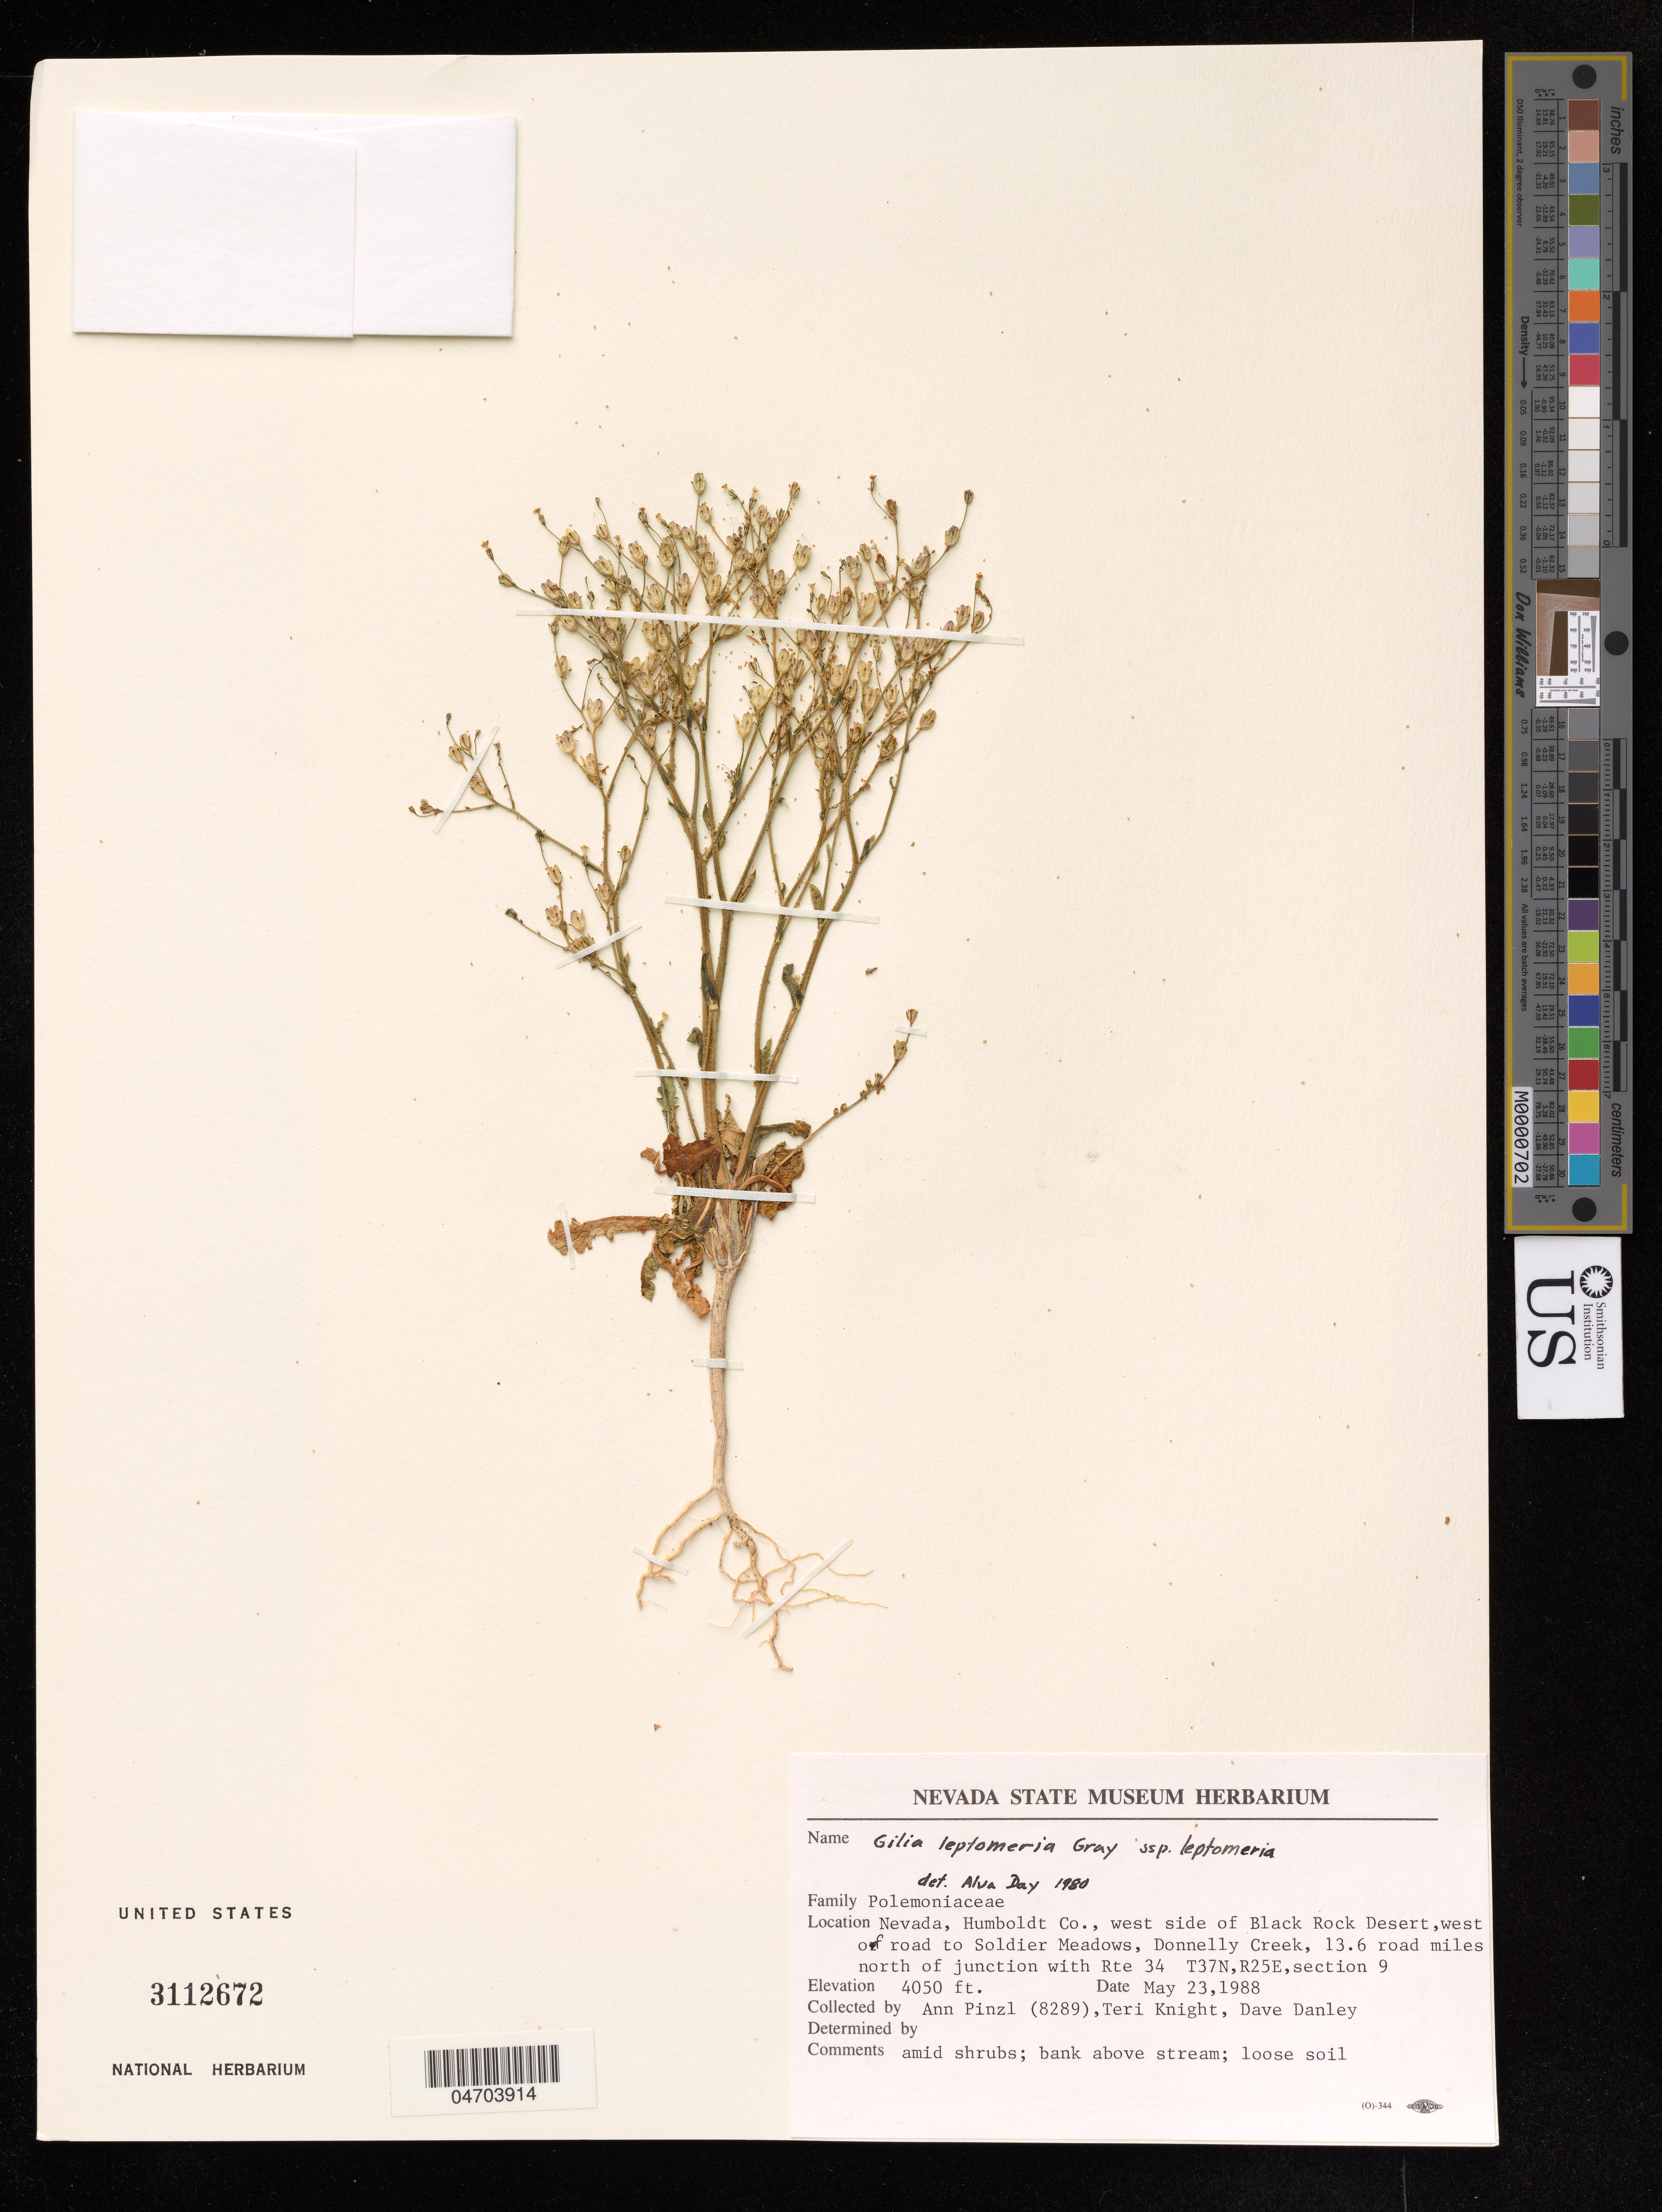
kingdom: Plantae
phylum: Tracheophyta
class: Magnoliopsida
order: Ericales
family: Polemoniaceae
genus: Gilia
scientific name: Gilia leptomeria subsp. leptomeria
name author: A. Gray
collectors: A. Pinzl, T. Knight & D. Danley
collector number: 8289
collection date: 1988-05-23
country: United States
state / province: Nevada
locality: Humboldt Co., west side of Black Rock Desert, west of road to Soldier Meadows, Donnelly Creek, 13.6 road miles north of junction with Rte 34.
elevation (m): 1234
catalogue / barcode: US 3112672